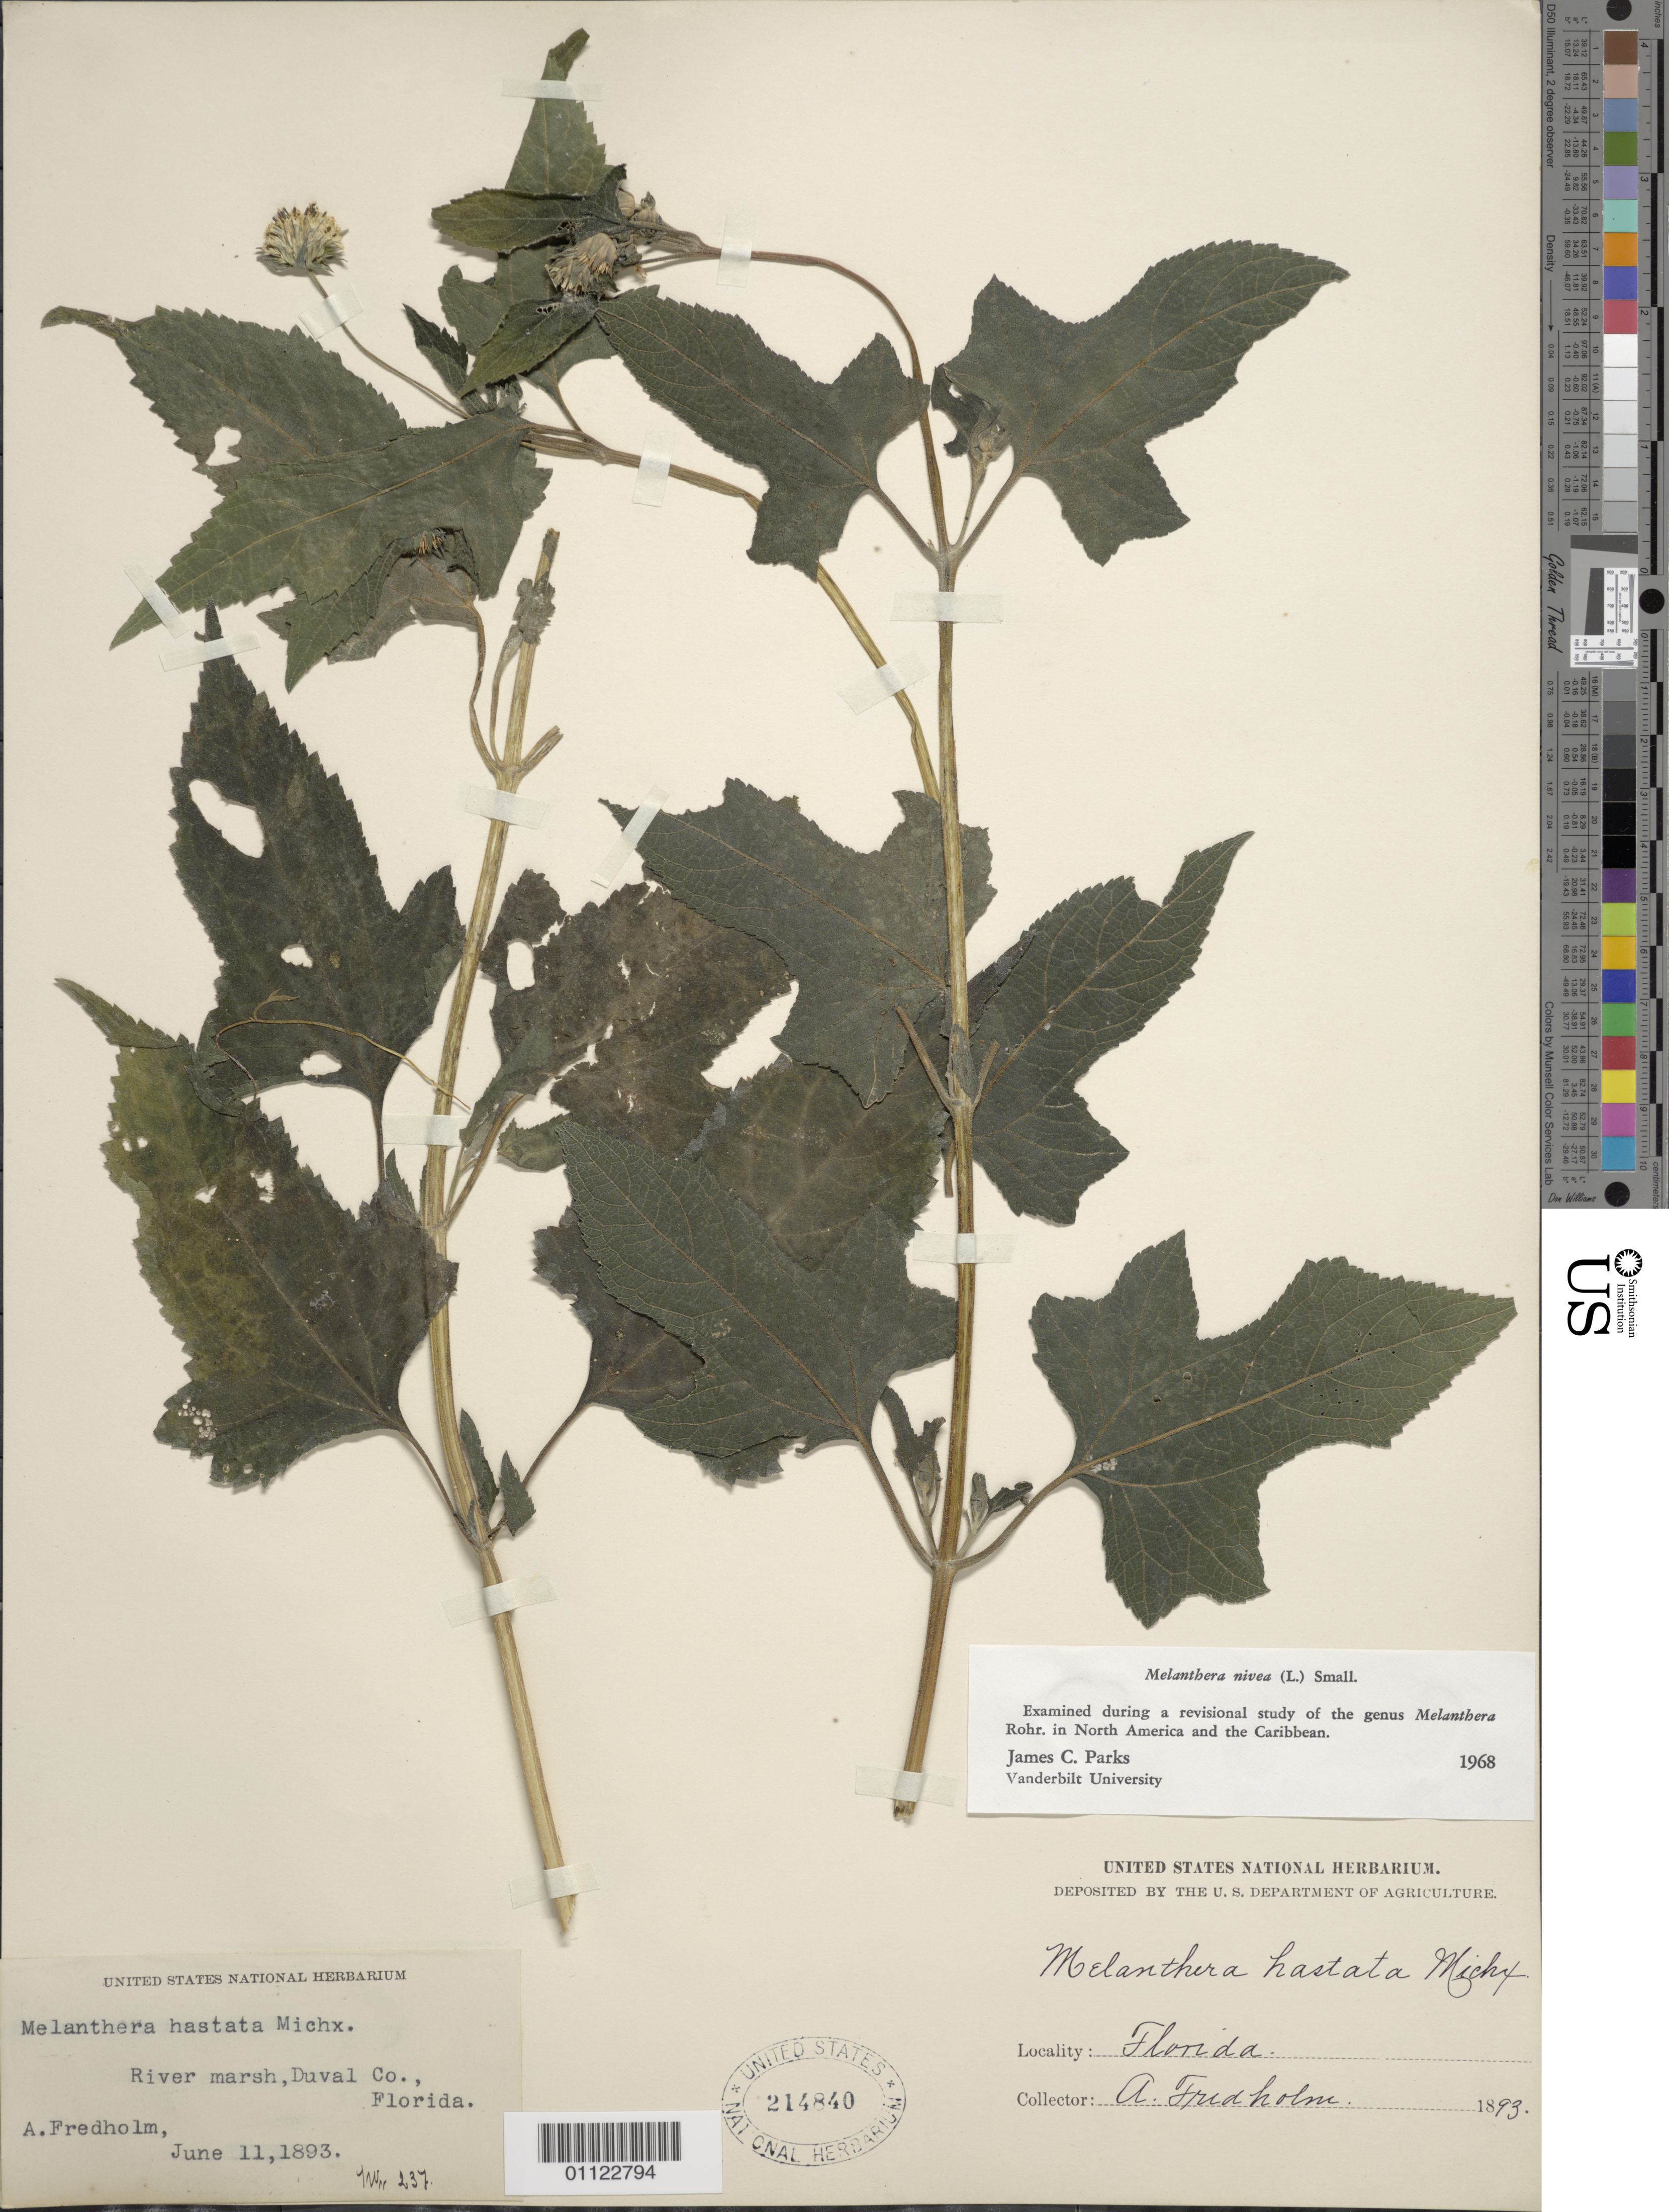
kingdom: Plantae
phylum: Tracheophyta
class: Magnoliopsida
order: Asterales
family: Asteraceae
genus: Melanthera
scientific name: Melanthera nivea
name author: (L.) Small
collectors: A. Fredholm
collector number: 237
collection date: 1893-07-11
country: United States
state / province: Florida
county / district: Duval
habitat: River marsh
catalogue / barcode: US 214840